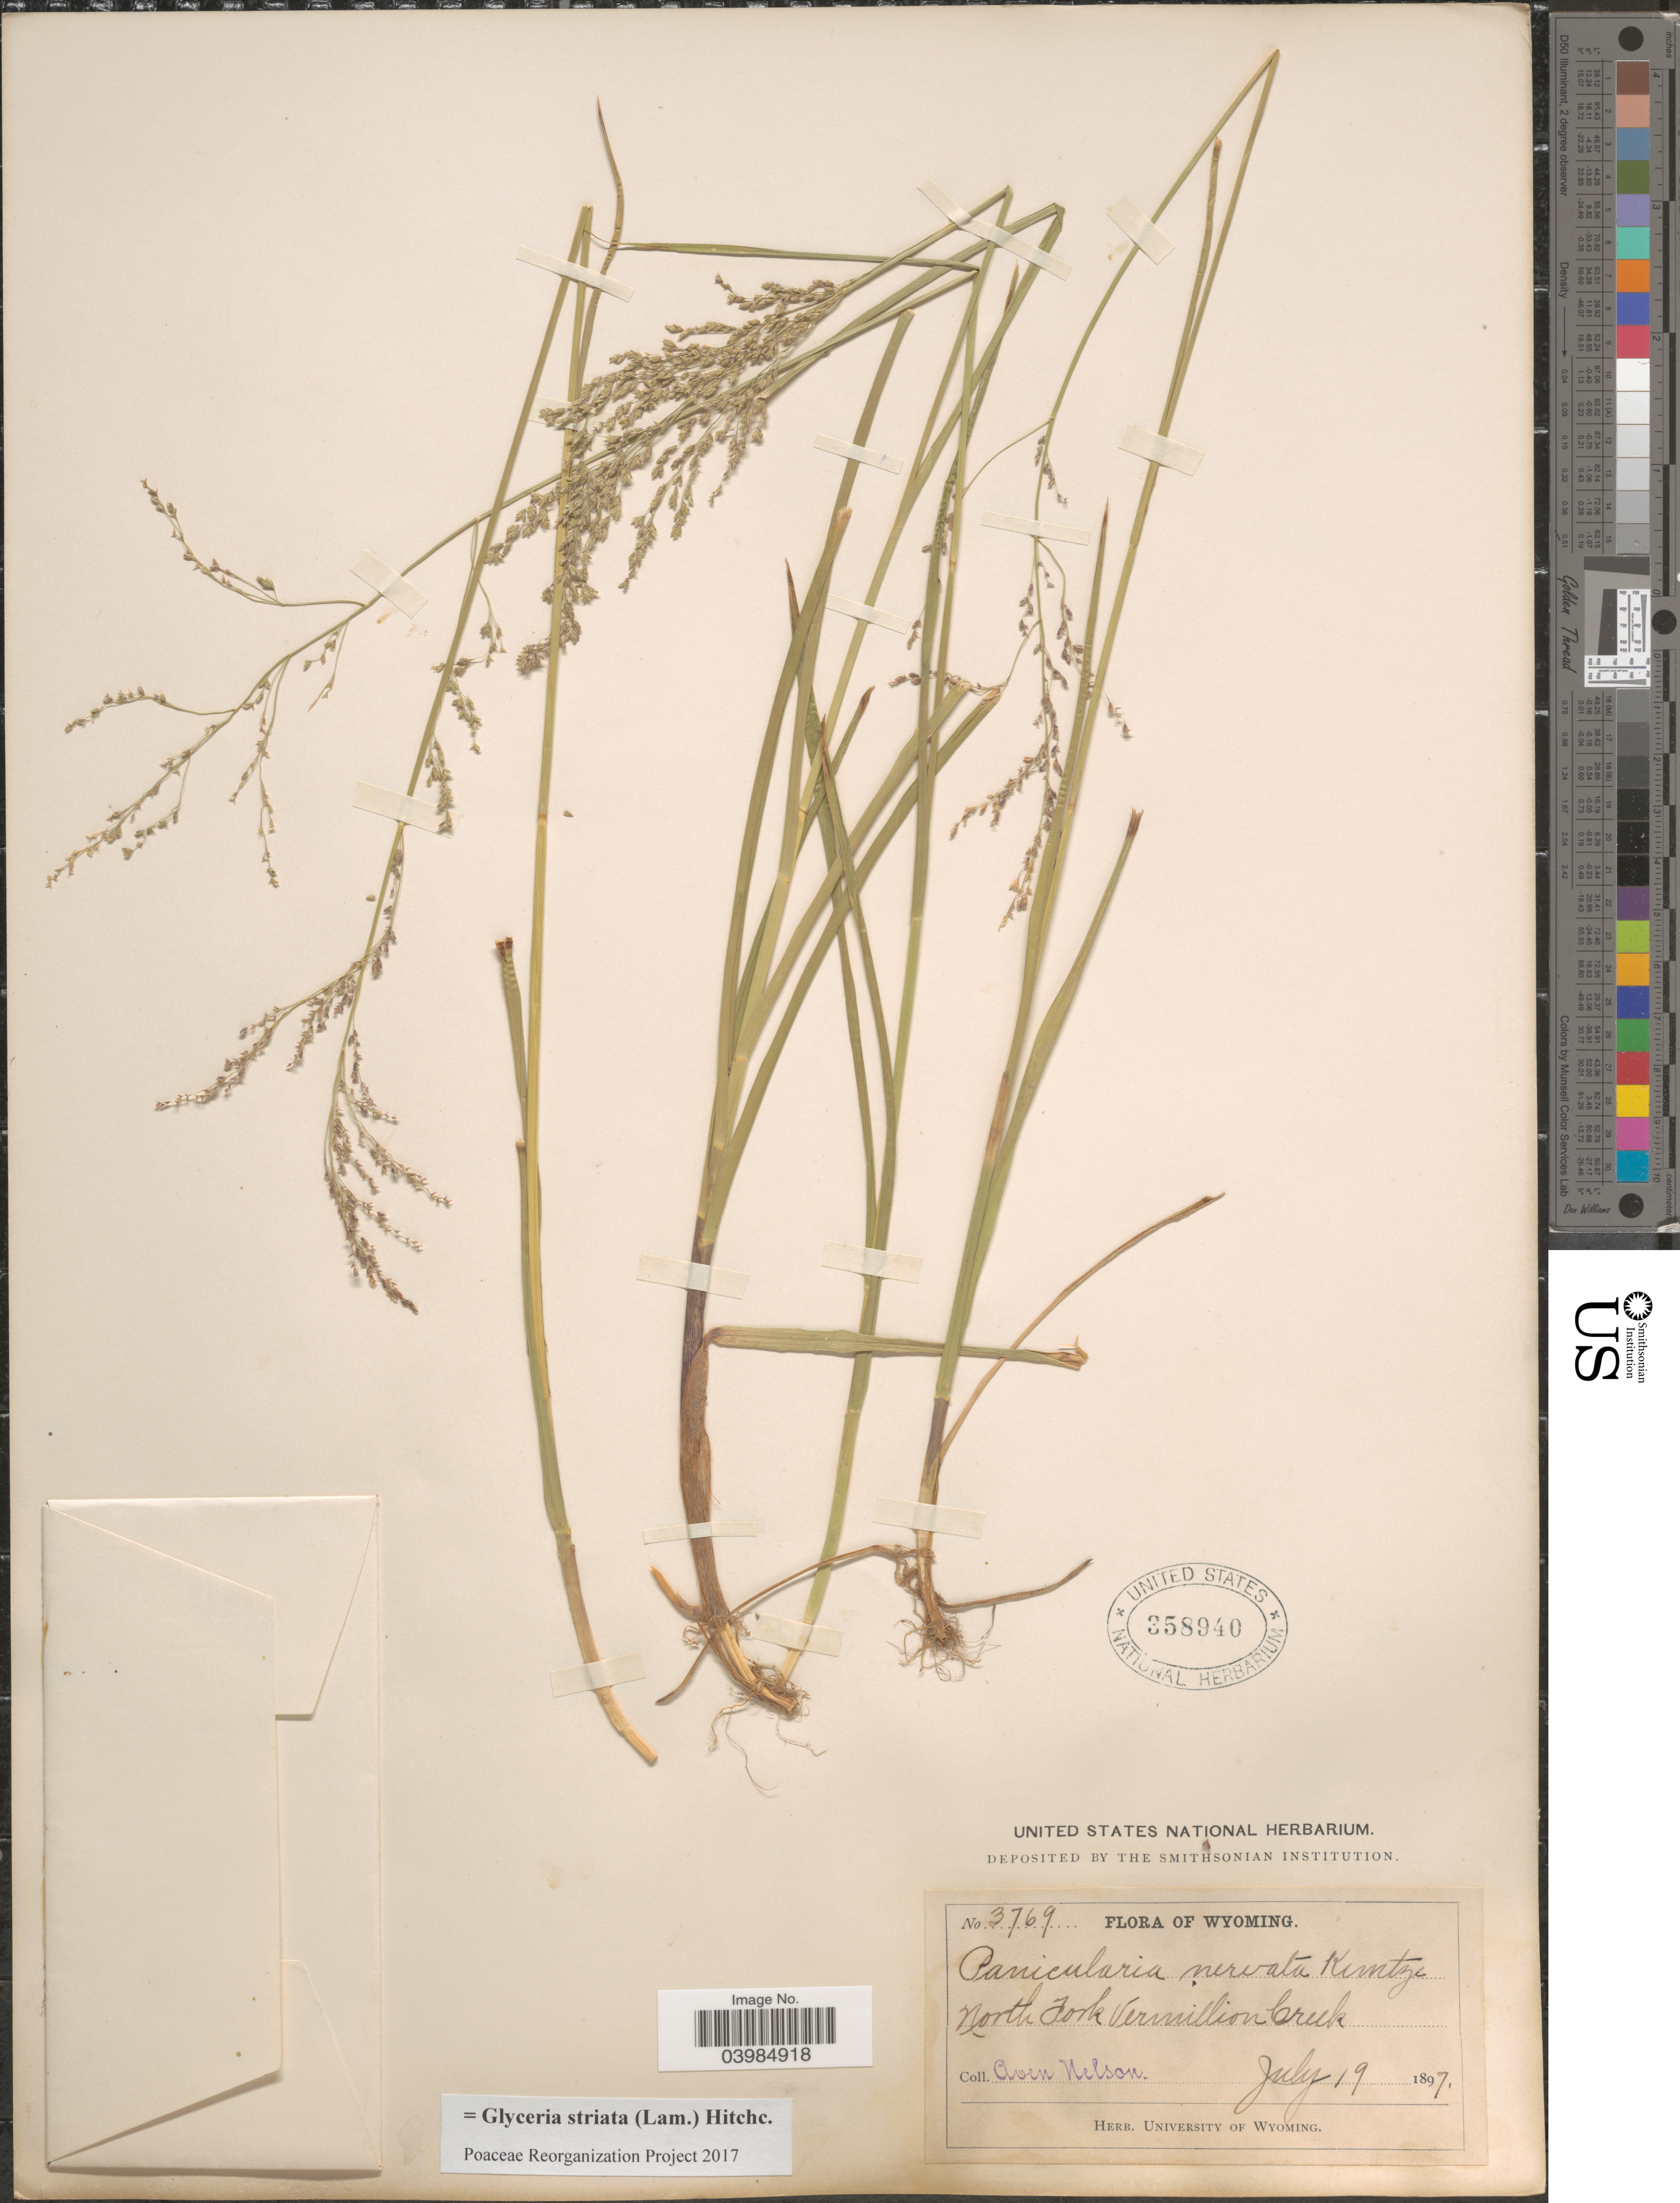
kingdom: Plantae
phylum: Tracheophyta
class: Liliopsida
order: Poales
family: Poaceae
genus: Glyceria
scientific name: Glyceria striata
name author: (Lam.) Hitchc.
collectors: A. Nelson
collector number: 3769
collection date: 1897-07-19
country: United States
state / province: Wyoming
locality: North Fork Vermillion Creek.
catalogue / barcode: US 358940